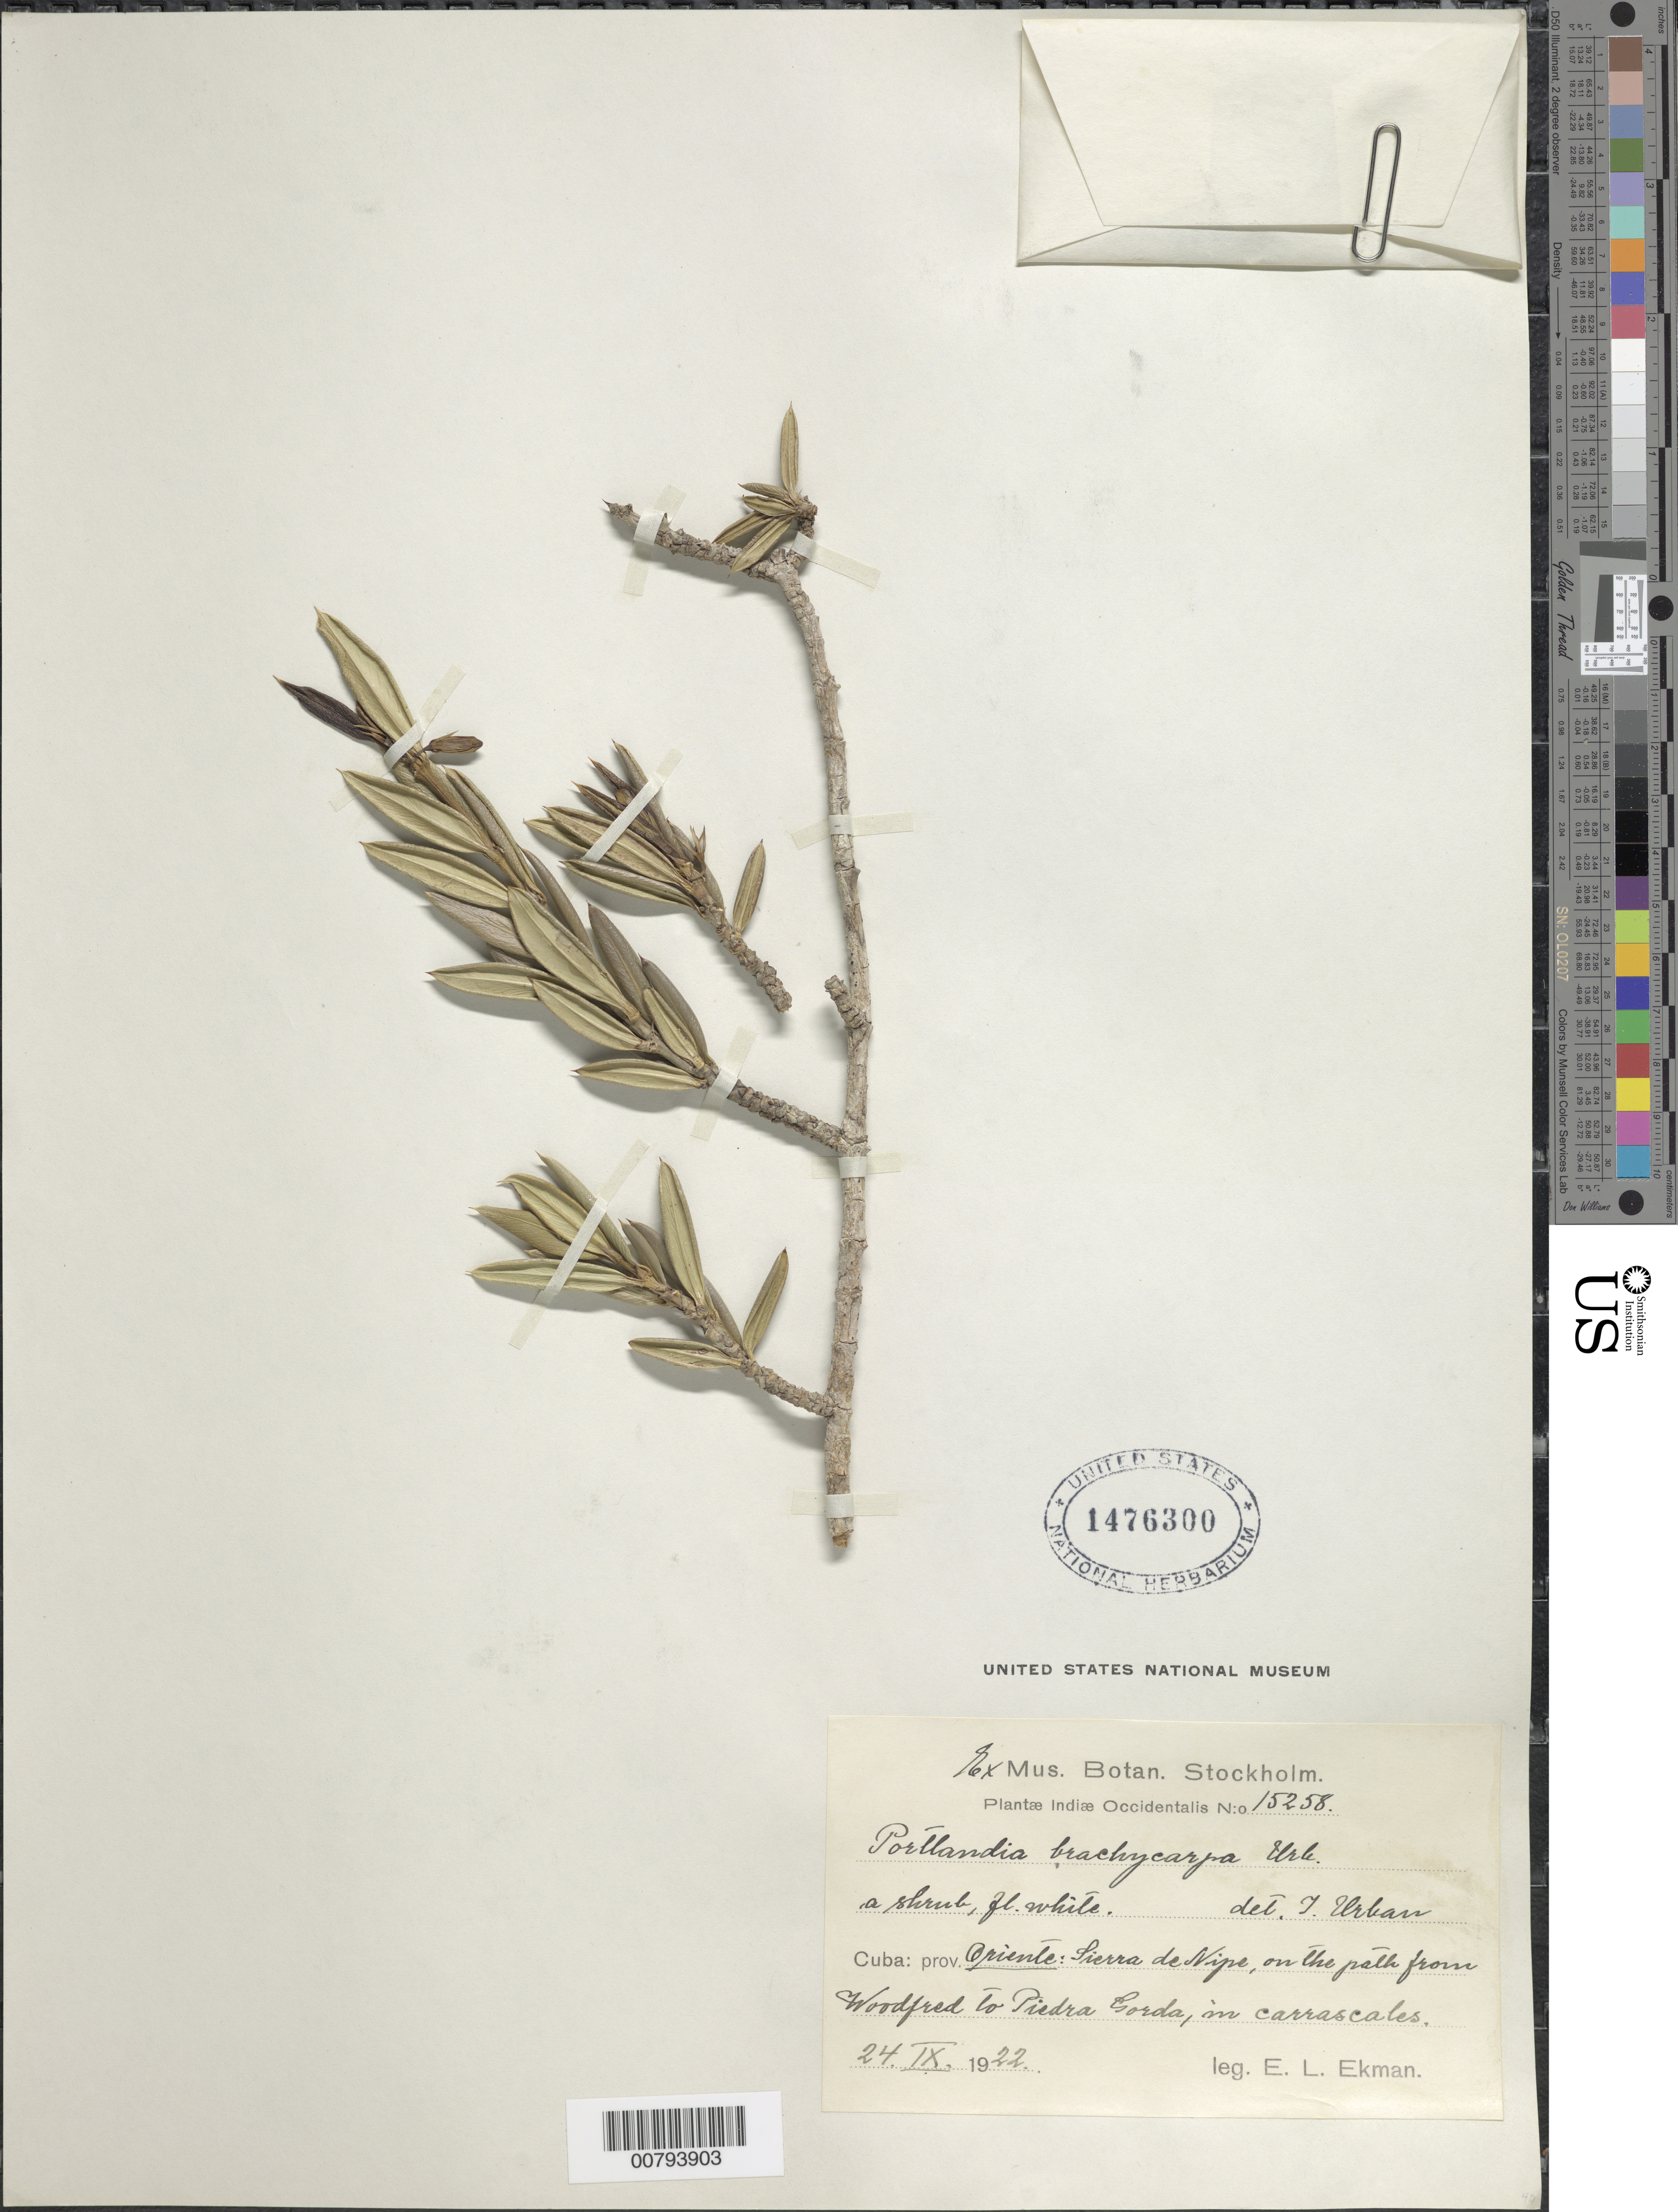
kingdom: Plantae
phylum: Tracheophyta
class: Magnoliopsida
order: Gentianales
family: Rubiaceae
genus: Isidorea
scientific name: Isidorea brachycarpa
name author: (Urb.) Aiello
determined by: Aiello, A.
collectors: E. L. Ekman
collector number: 15258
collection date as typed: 24 Sep 1922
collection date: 1922-09-24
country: Cuba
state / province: Oriente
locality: Sierra de Nipe, on path from Woodfred to Piedra Gorda im carrascales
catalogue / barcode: US 1476300